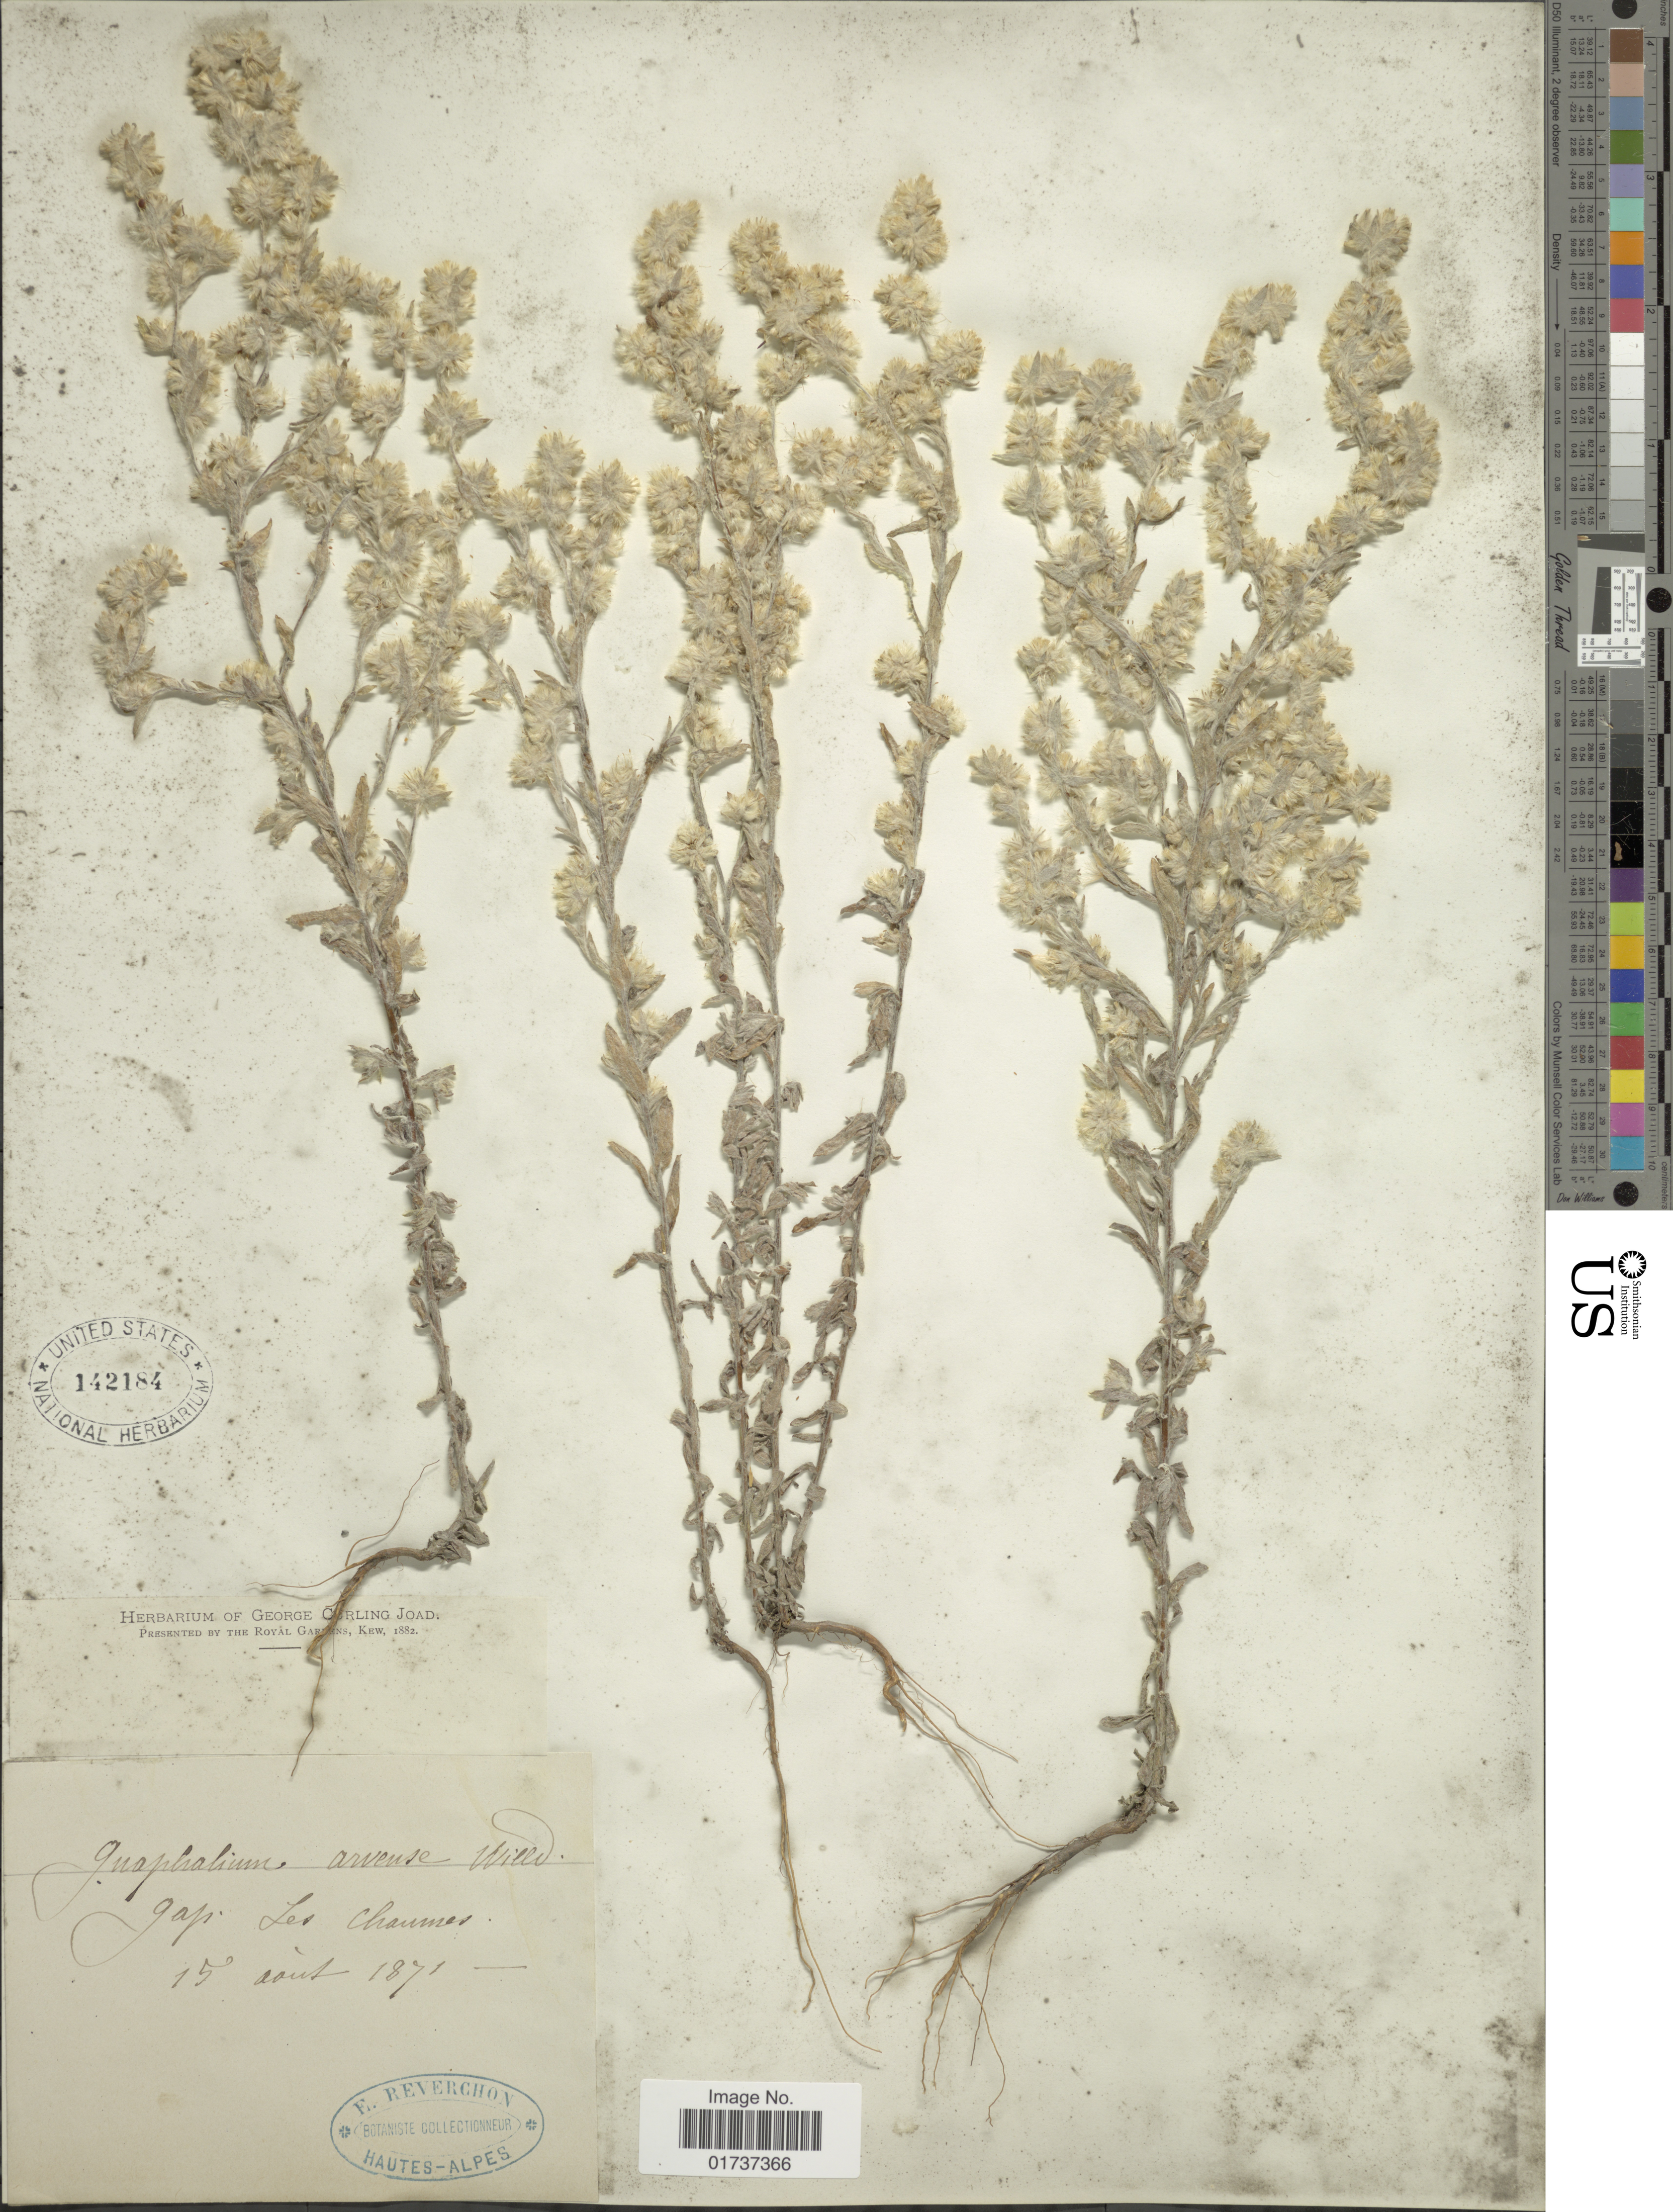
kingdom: Plantae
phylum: Tracheophyta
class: Magnoliopsida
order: Asterales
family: Asteraceae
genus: Gnaphalium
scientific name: Gnaphalium arvense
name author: L.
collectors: E. Reverchon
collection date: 1871-08-15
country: France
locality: Gap, les Chaumes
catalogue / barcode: US 142184